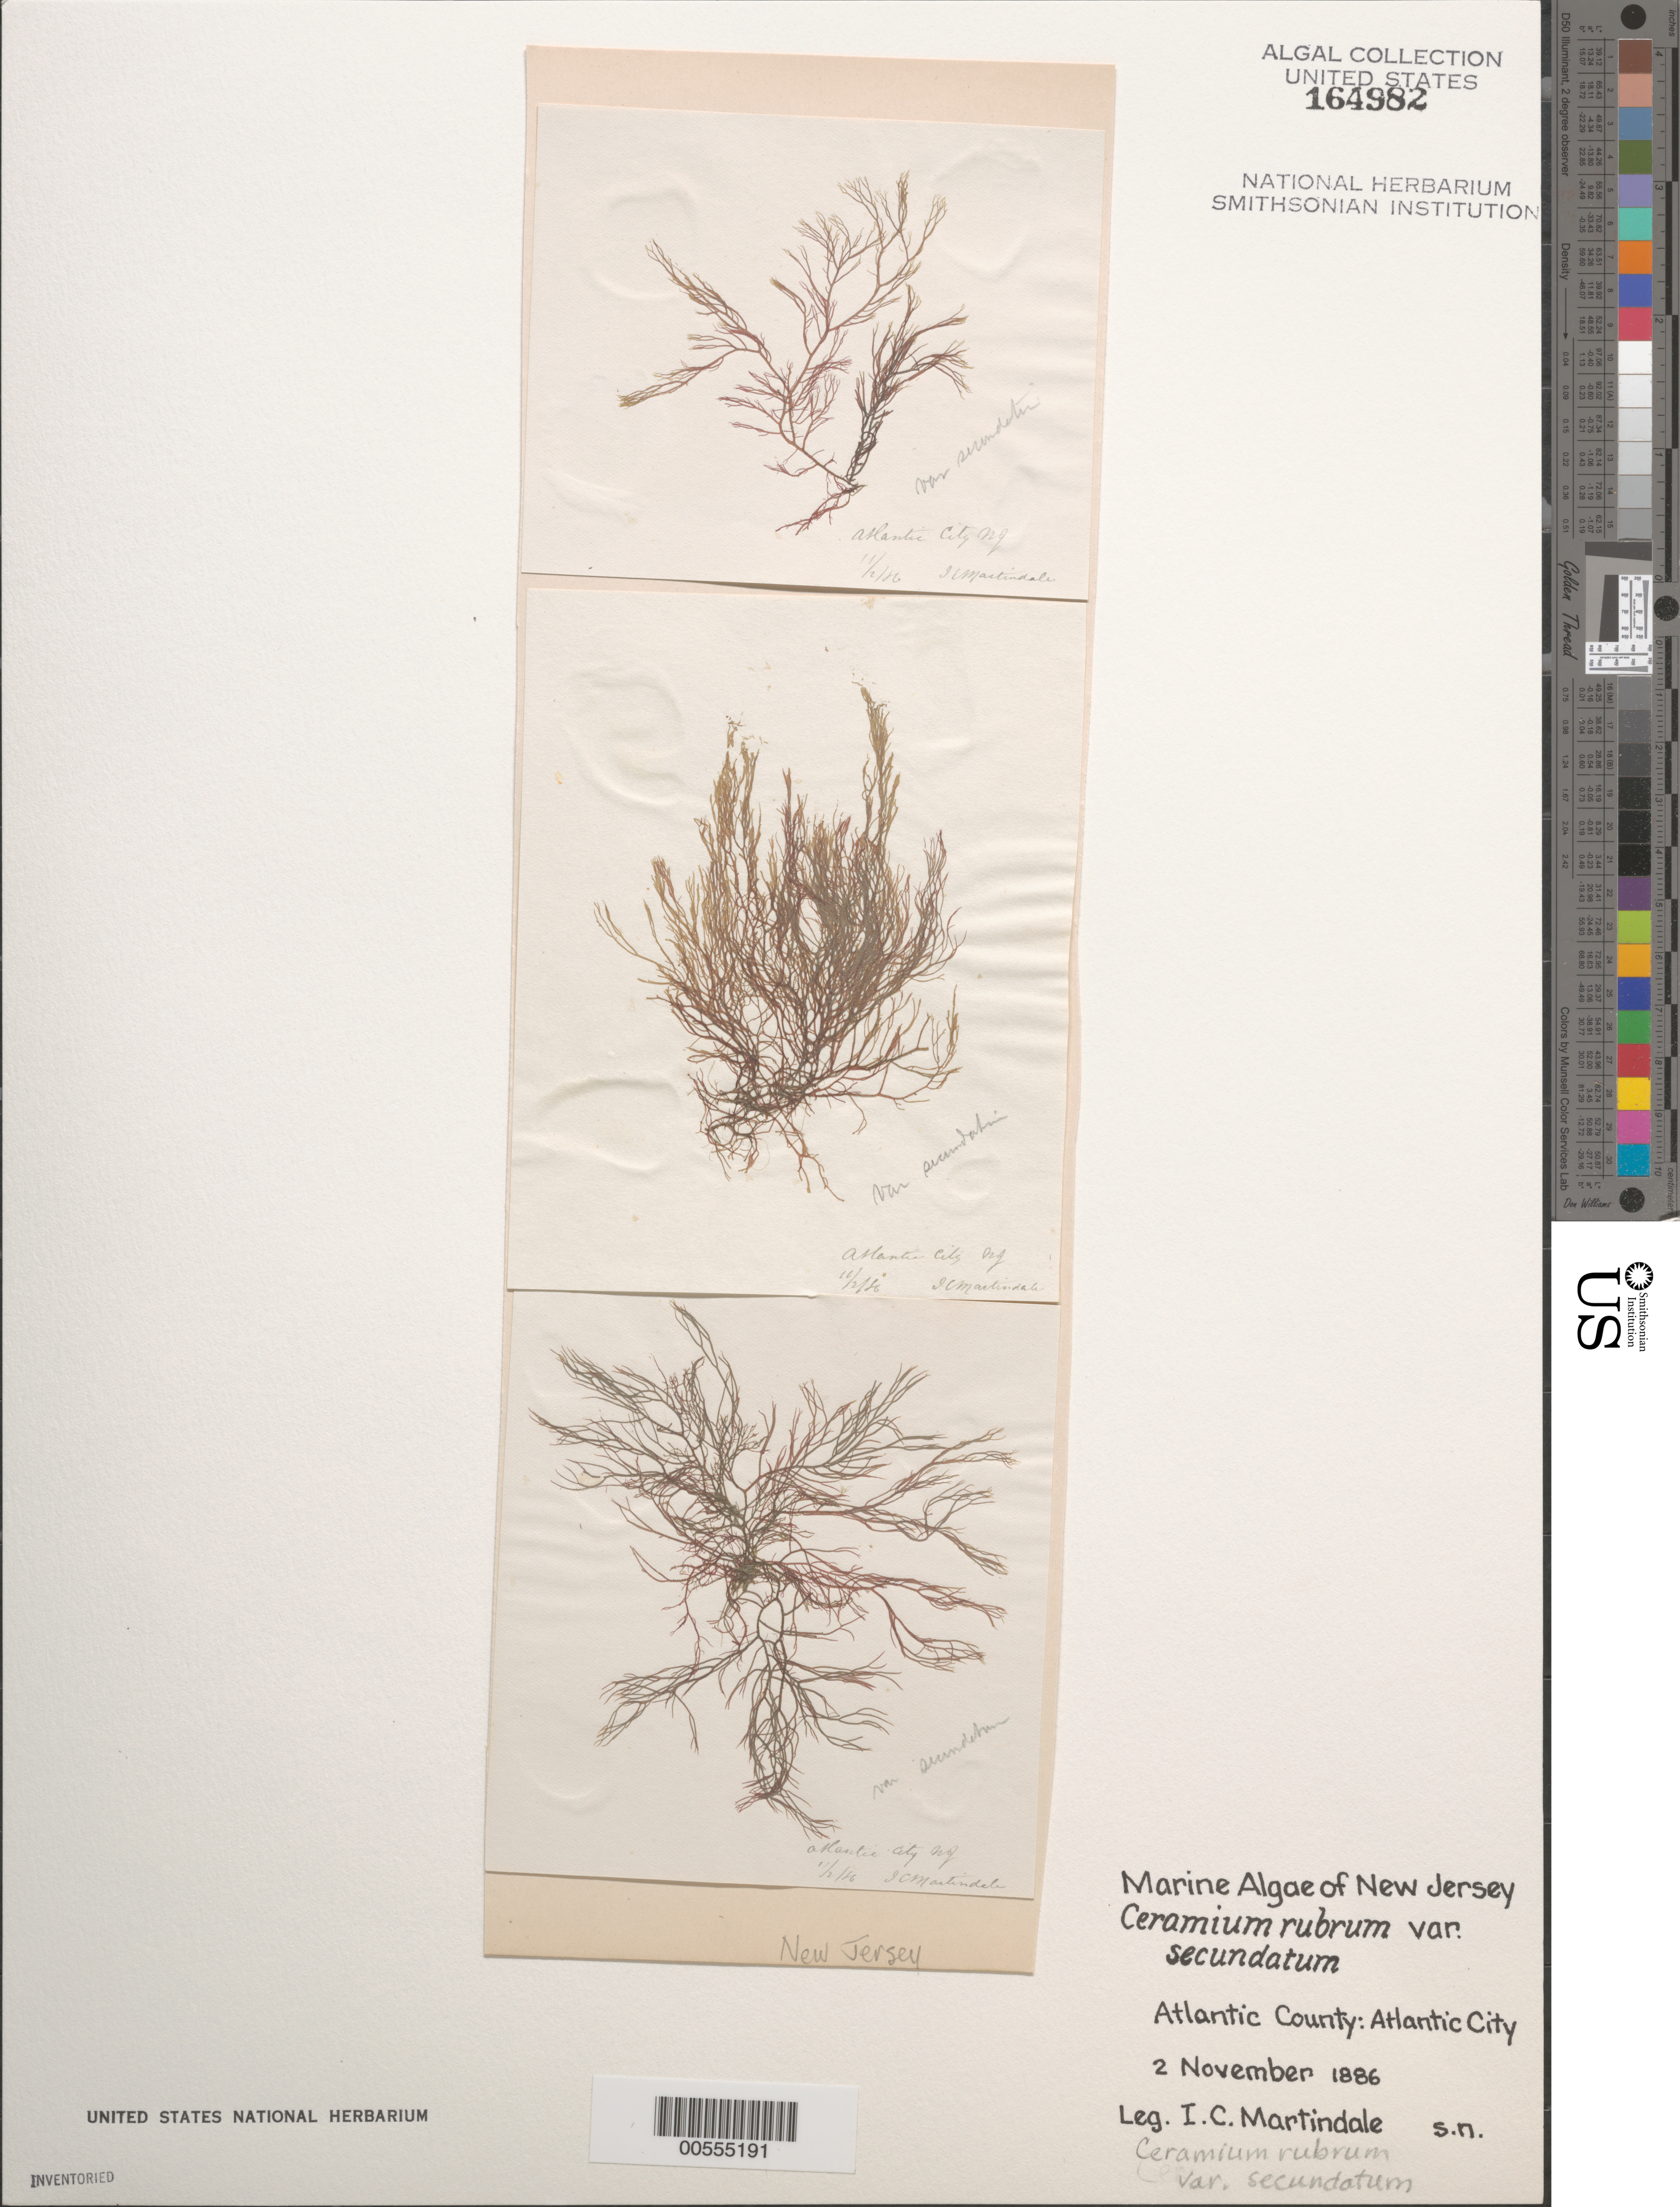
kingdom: Plantae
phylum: Rhodophyta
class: Florideophyceae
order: Ceramiales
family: Ceramiaceae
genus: Ceramium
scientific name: Ceramium rubrum var. secundatum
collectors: I. C. Martindale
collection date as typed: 02 Nov 1886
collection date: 1886-11-02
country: United States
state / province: New Jersey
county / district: Atlantic County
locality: Atlantic City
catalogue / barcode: US 164982